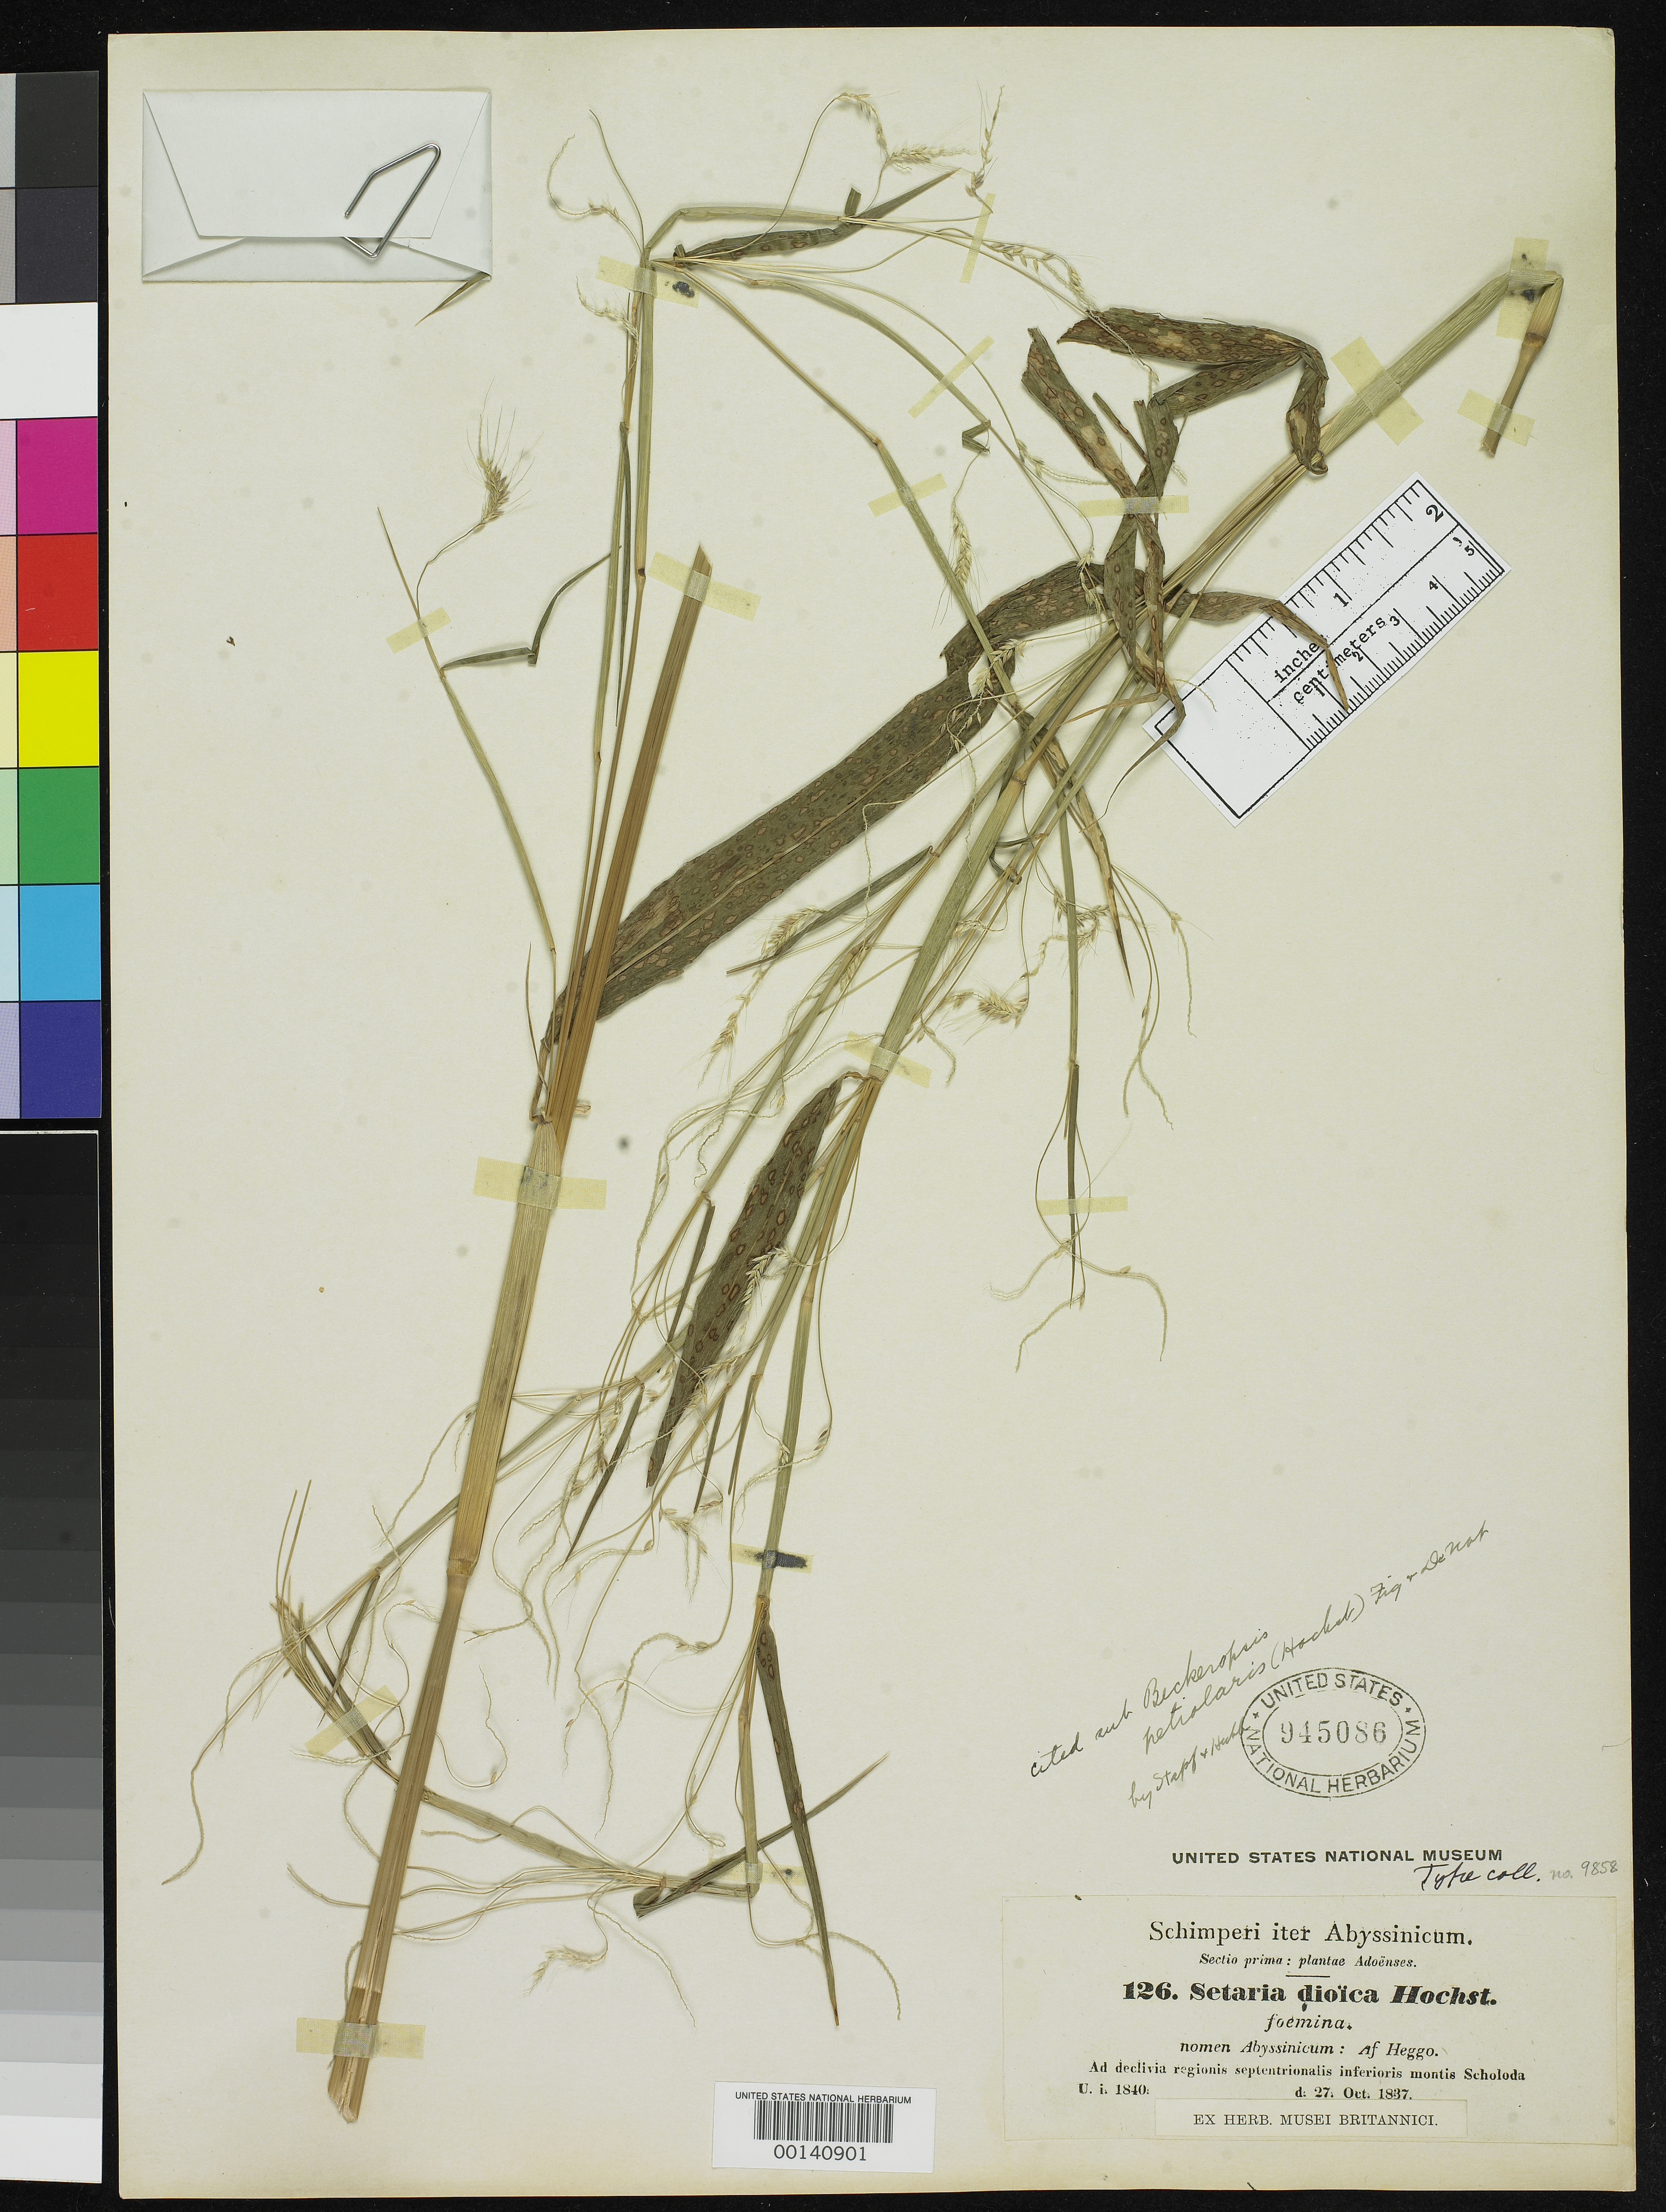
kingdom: Plantae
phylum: Tracheophyta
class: Liliopsida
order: Poales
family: Poaceae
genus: Pennisetum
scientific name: Pennisetum dioicum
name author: A. Rich.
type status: Syntype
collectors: G. W. Schimper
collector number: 126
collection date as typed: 27 Oct 1837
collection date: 1837-10-27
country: Ethiopia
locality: Scholoda.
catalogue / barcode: US 945086